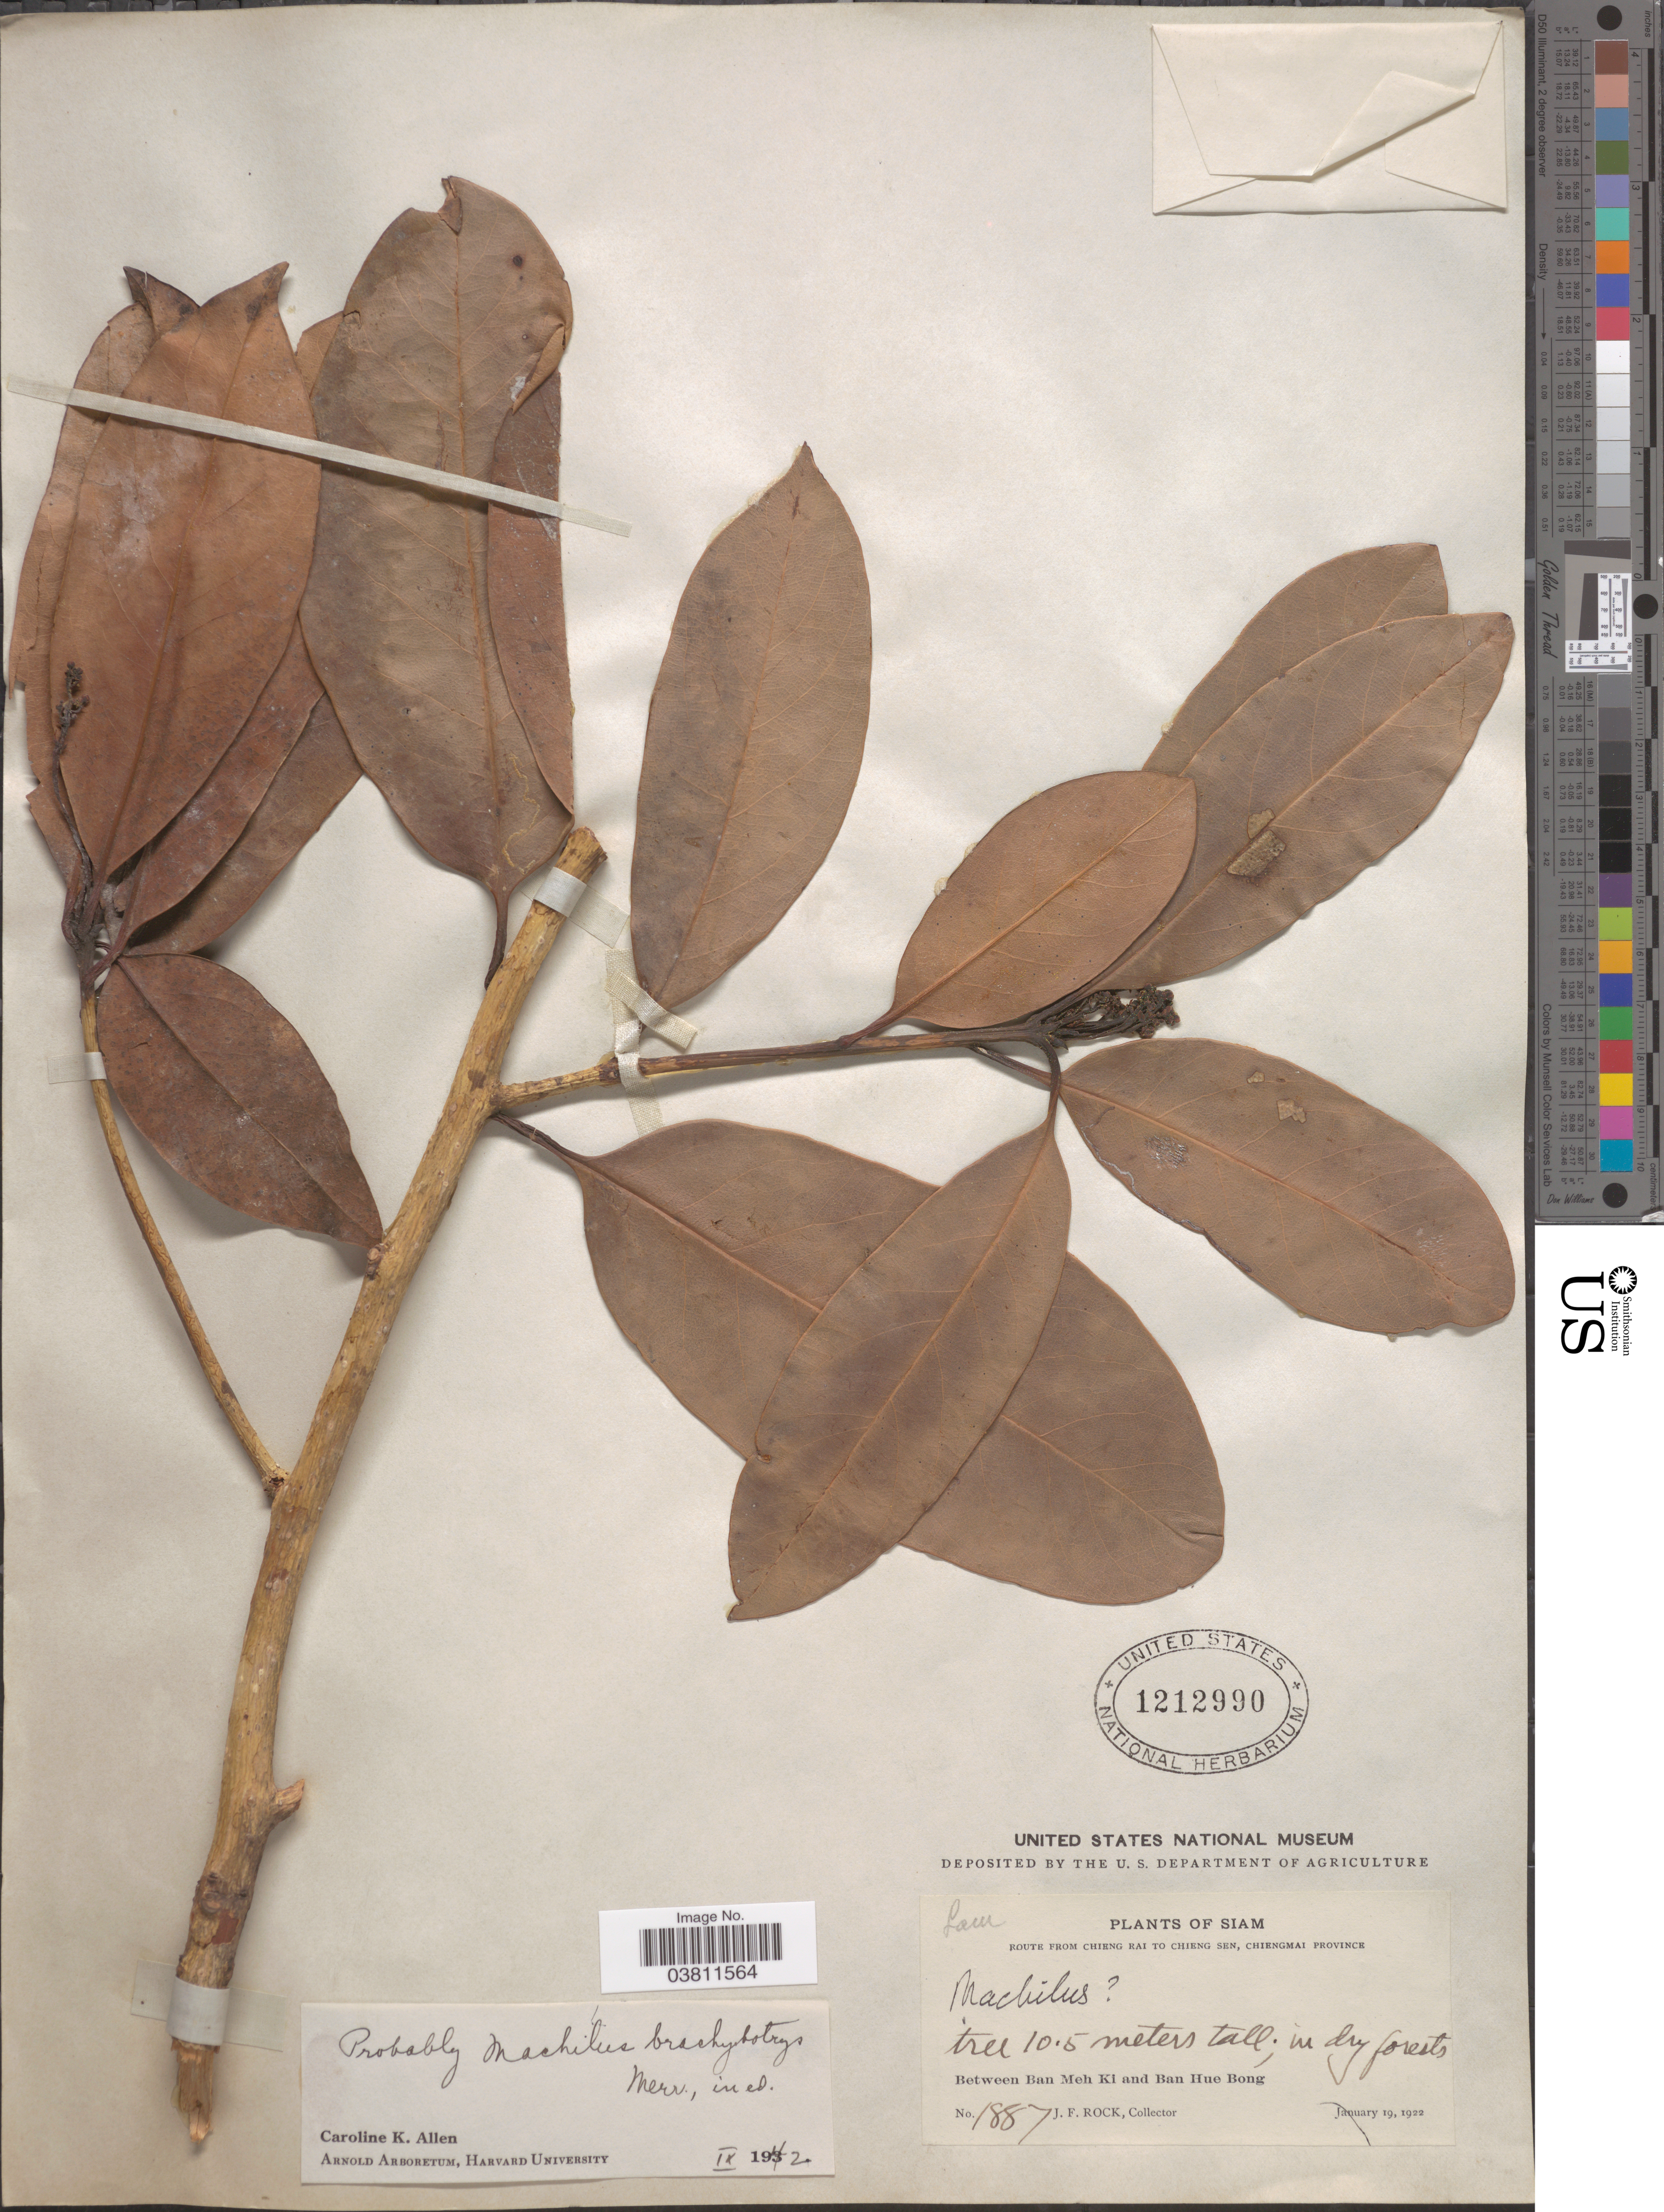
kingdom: Plantae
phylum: Tracheophyta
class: Magnoliopsida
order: Laurales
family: Lauraceae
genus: Machilus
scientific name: Machilus brachybotrys Merr., ined. 1942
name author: Merr.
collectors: J. Rock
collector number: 1887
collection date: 1922-01-19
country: Thailand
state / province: Chiang Mai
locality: Route from Chieng Rai to Chieng Sen, Chiengmai Province. Between Ban Meh Ki and Ban Hue Bong.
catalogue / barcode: US 1212990